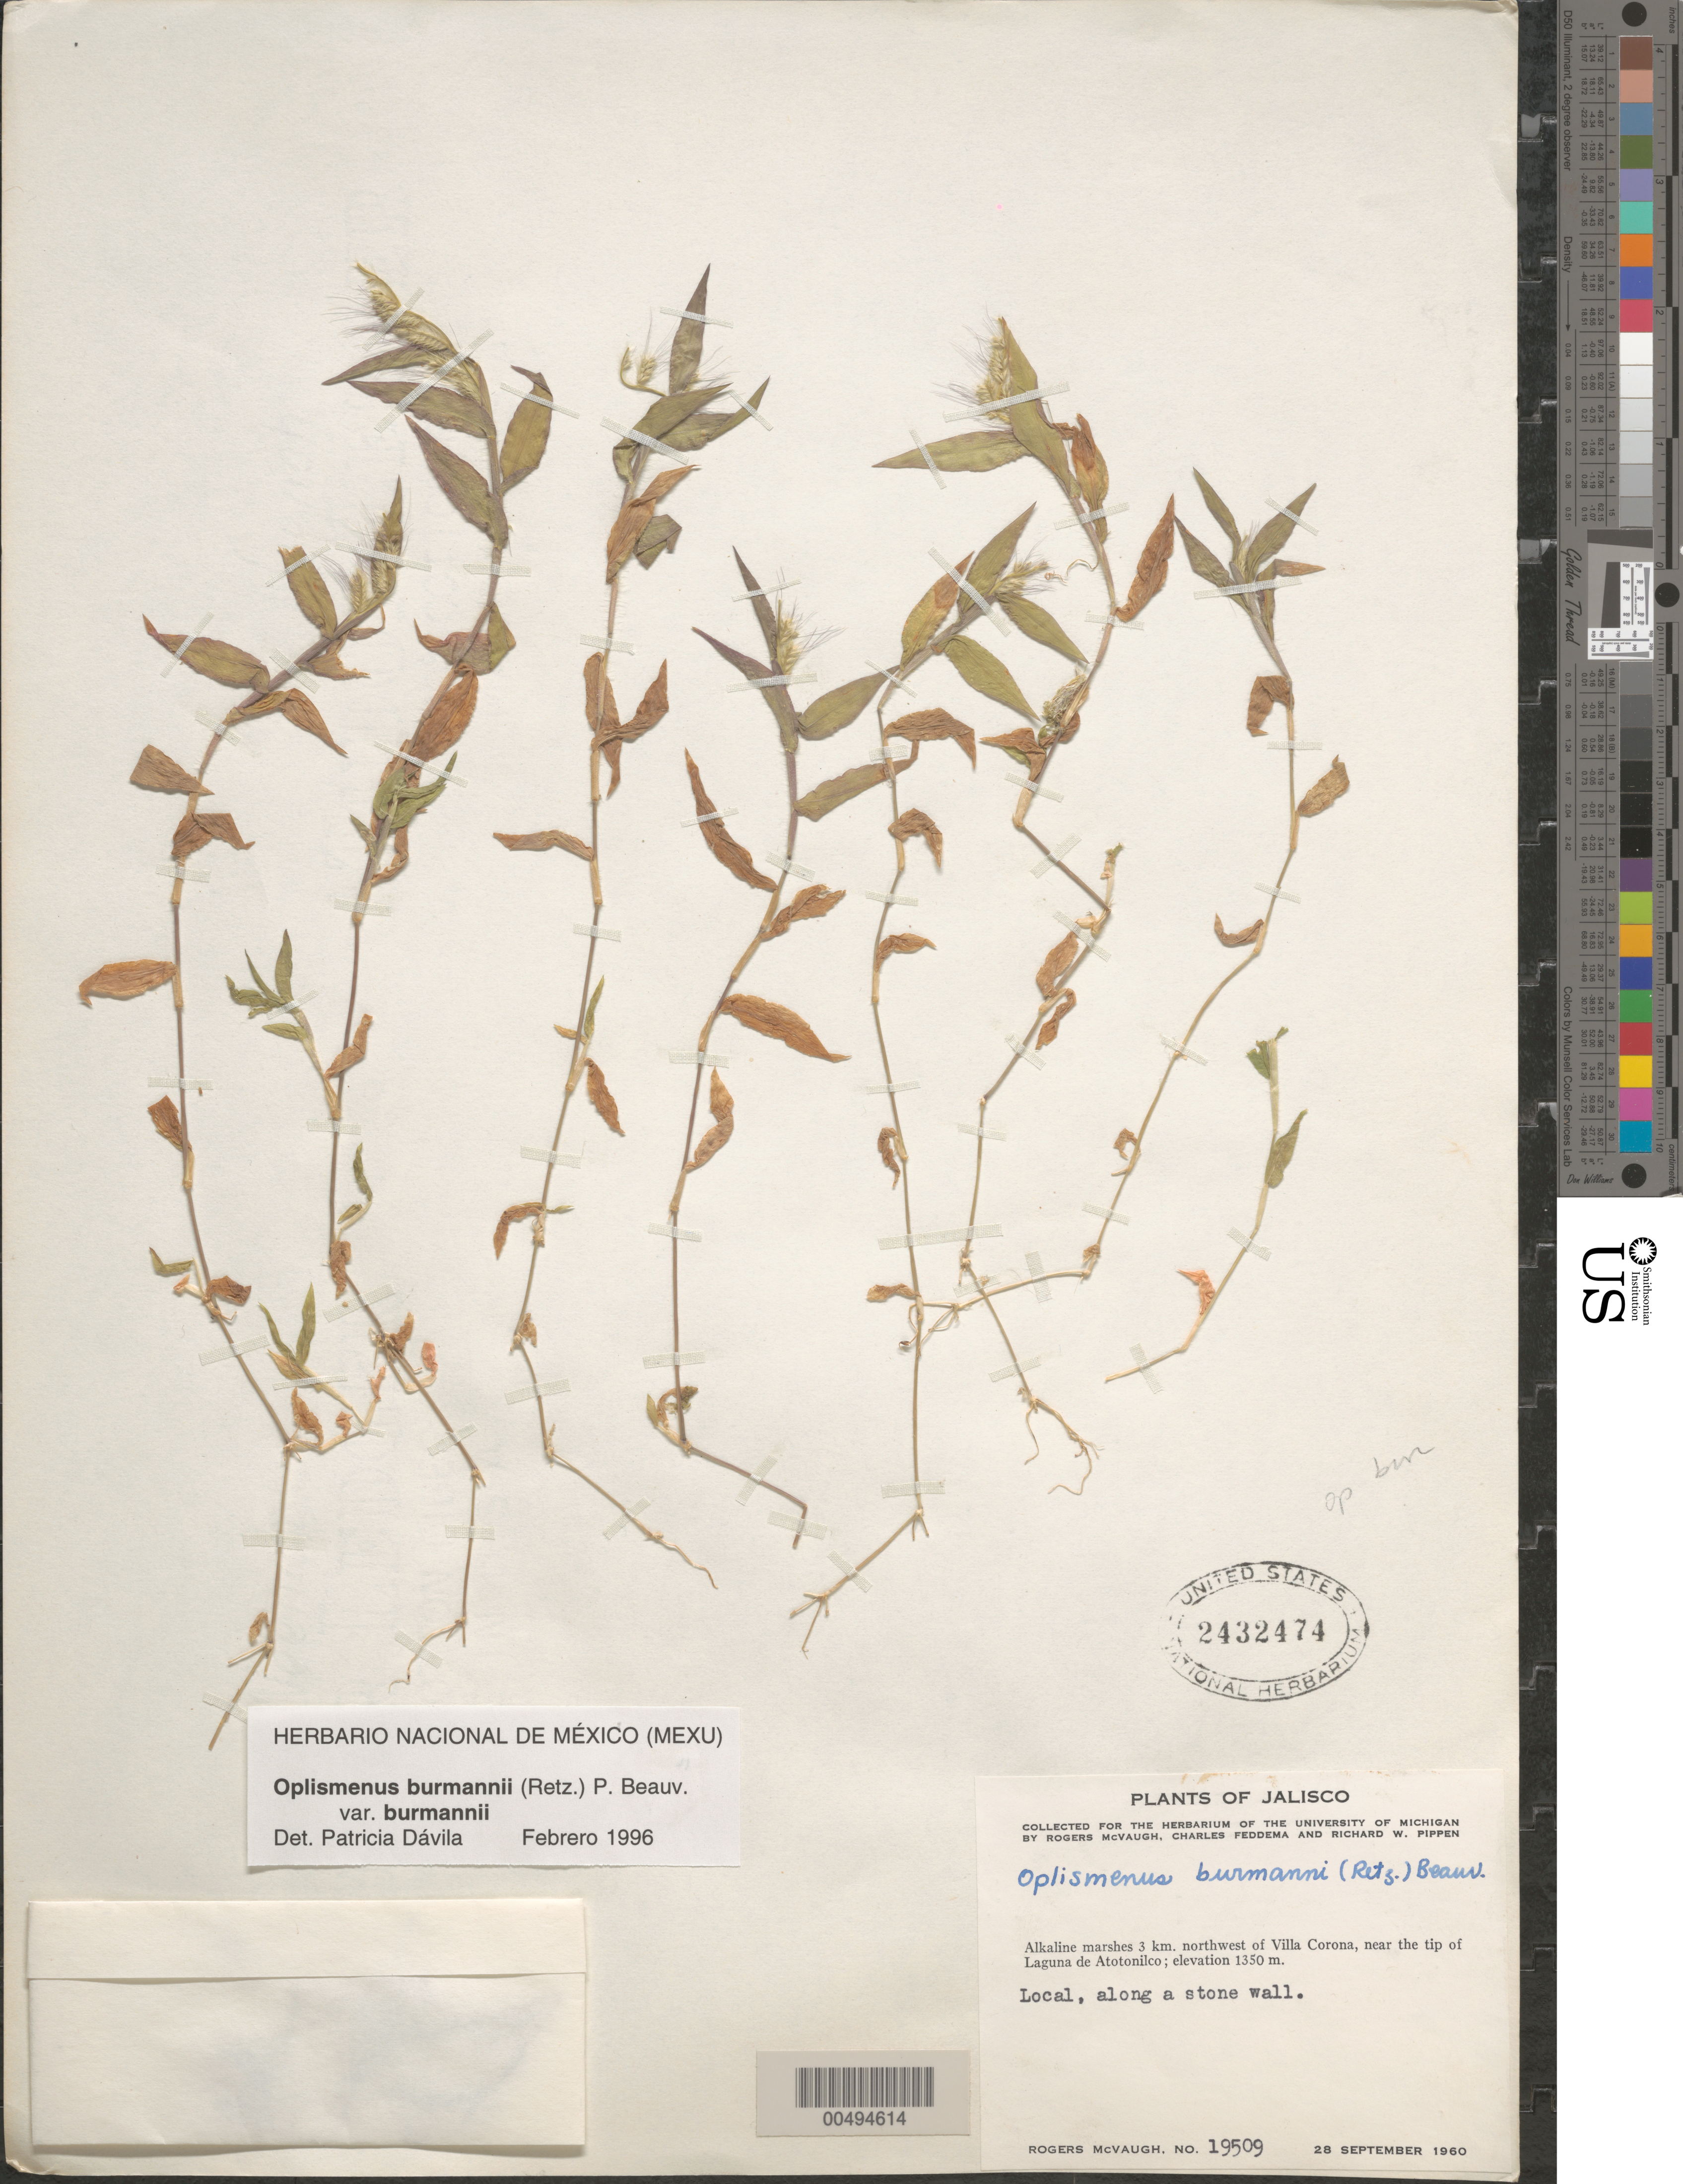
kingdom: Plantae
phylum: Tracheophyta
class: Liliopsida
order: Poales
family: Poaceae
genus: Oplismenus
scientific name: Oplismenus burmannii var. burmannii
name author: (Retz.) P. Beauv.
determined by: Dávila, P. D.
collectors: R. McVaugh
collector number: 19509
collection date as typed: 28 Sep 1960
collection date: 1960-09-28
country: Mexico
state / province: Jalisco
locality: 3 km NW of Villa Corona, near the tip of Laguna de Atotonilco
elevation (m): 1350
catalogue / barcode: US 2432474